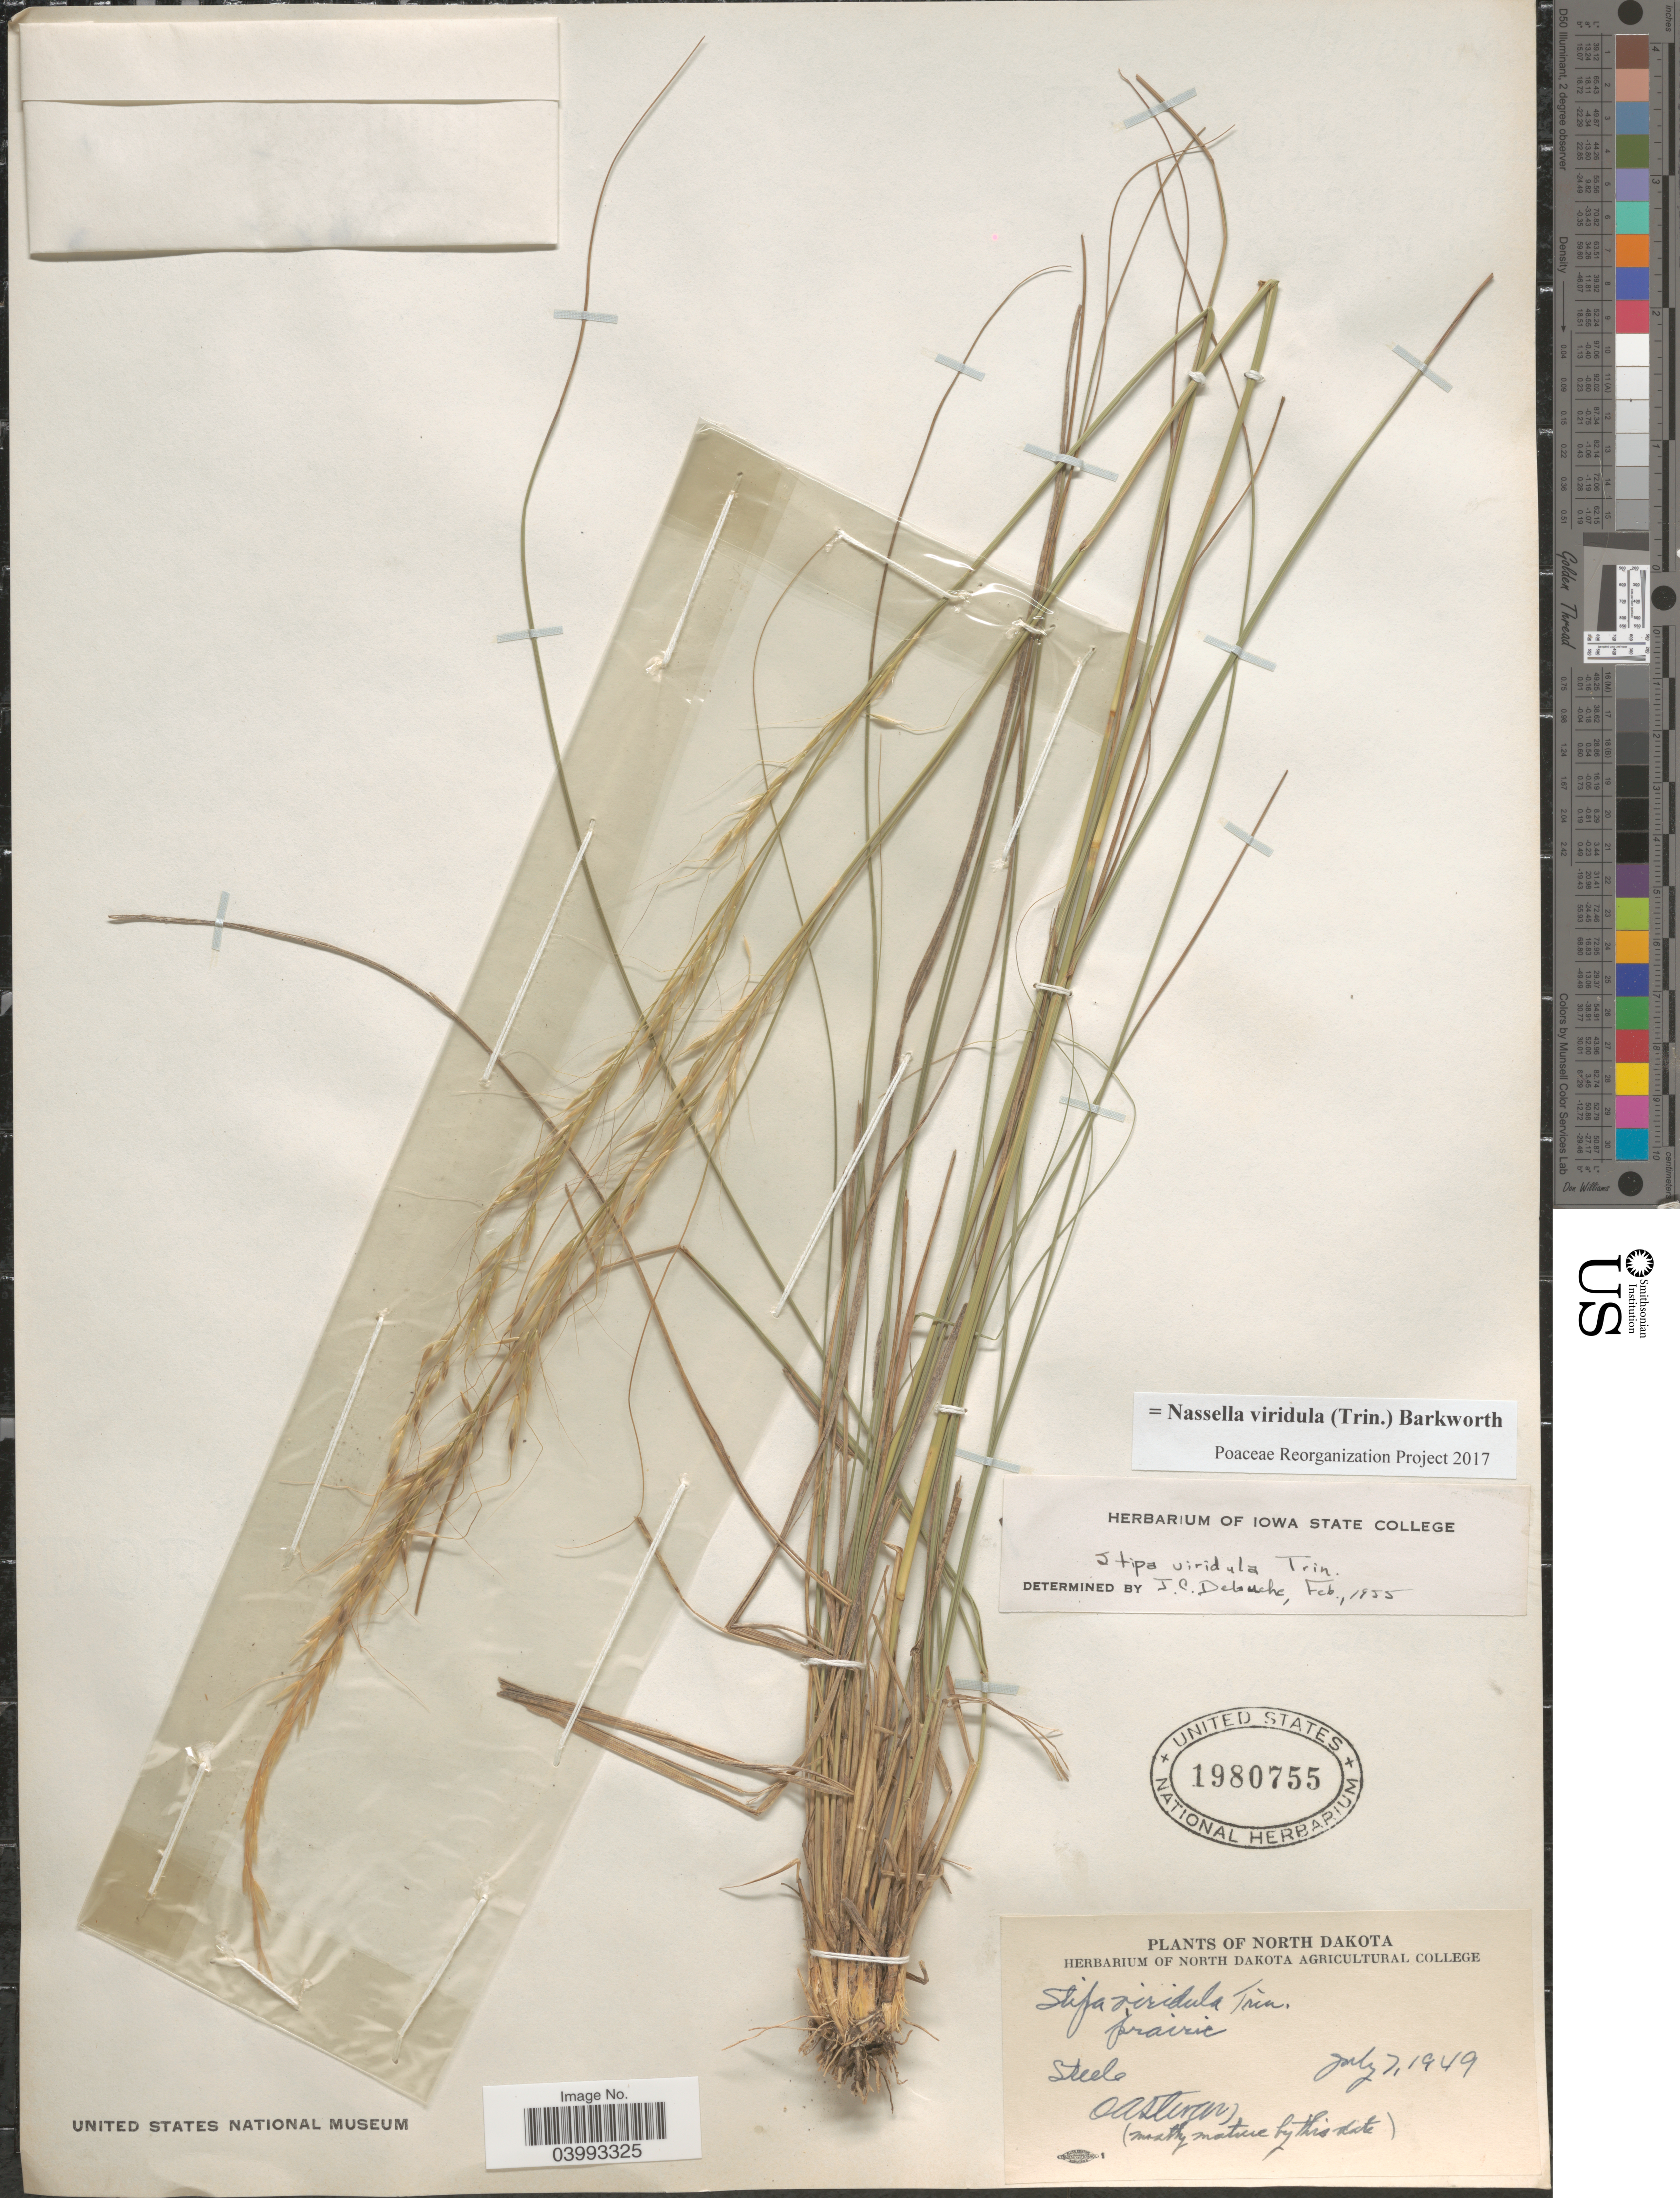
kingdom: Plantae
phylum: Tracheophyta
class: Liliopsida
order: Poales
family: Poaceae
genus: Nassella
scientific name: Nassella viridula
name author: (Trin.) Barkworth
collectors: O. A. Stevens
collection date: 1949-07-07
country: United States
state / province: North Dakota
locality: Steele.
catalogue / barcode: US 1980755